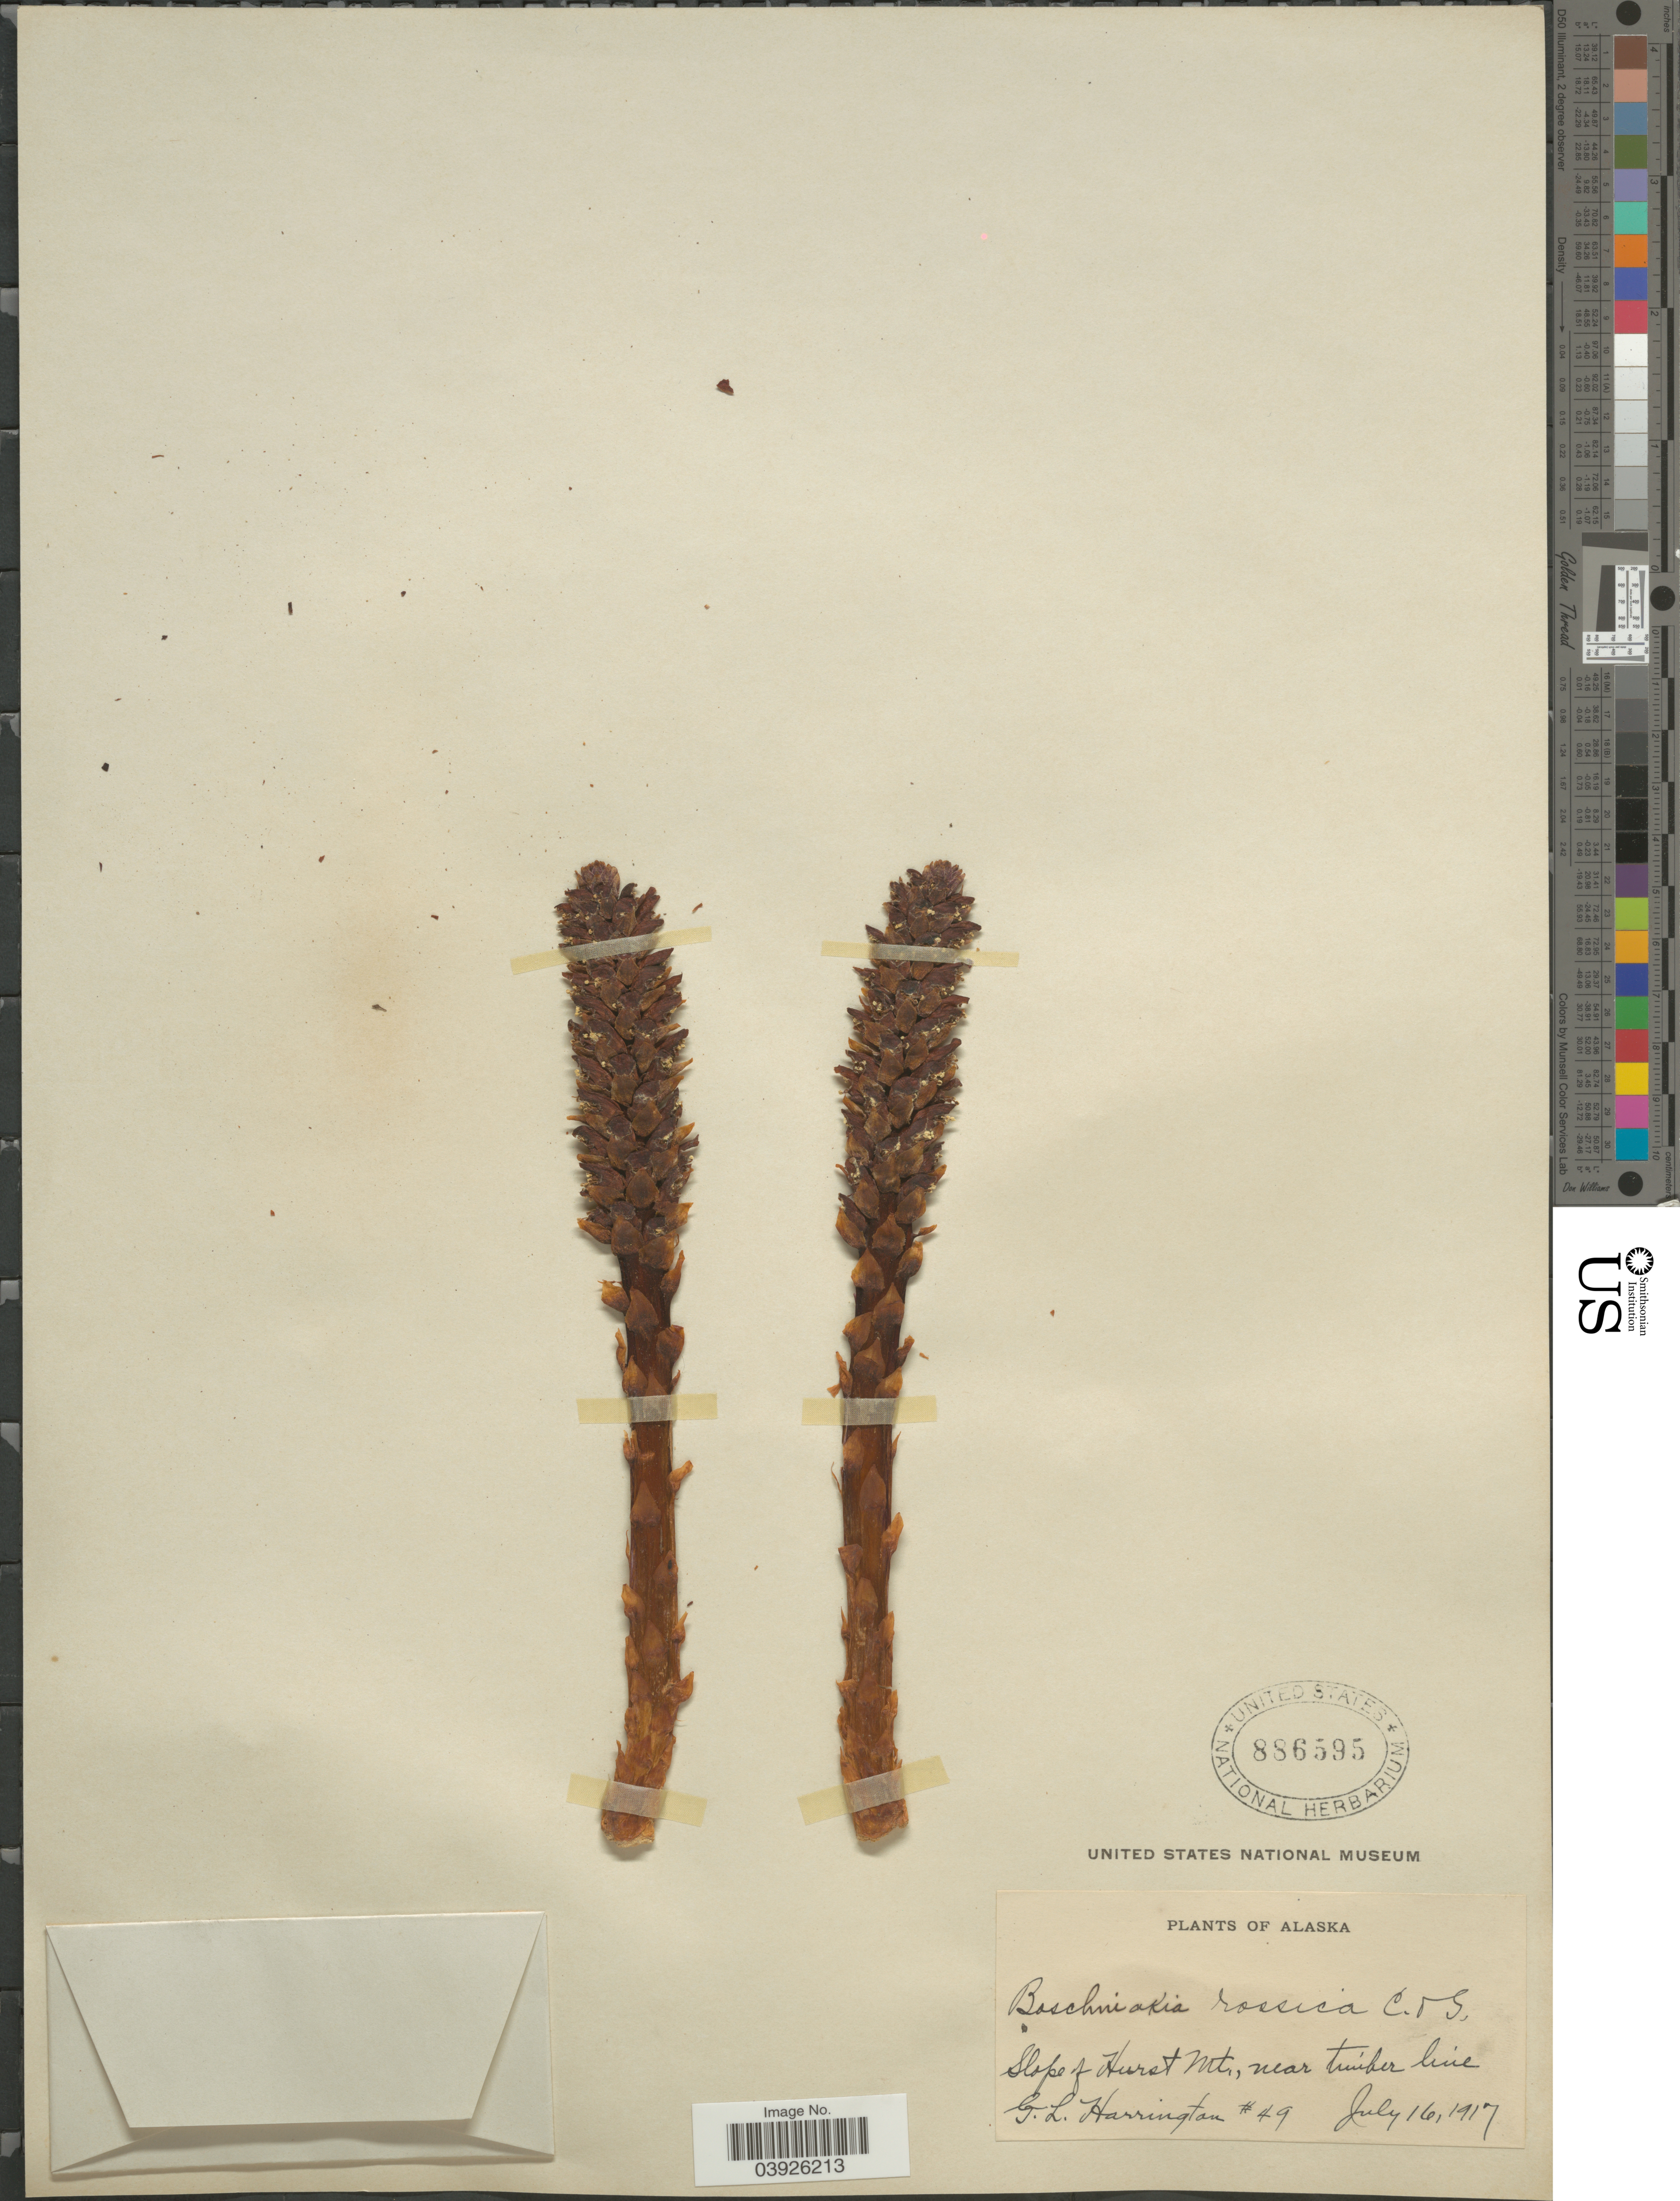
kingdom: Plantae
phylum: Tracheophyta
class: Magnoliopsida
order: Lamiales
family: Orobanchaceae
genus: Boschniakia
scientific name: Boschniakia rossica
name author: (Cham. & Schltdl.) B. Fedtsch.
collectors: G. Harrington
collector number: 49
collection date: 1917-07-16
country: United States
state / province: Alaska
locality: Slope of Hurst Mt., near timber line.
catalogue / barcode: US 886595